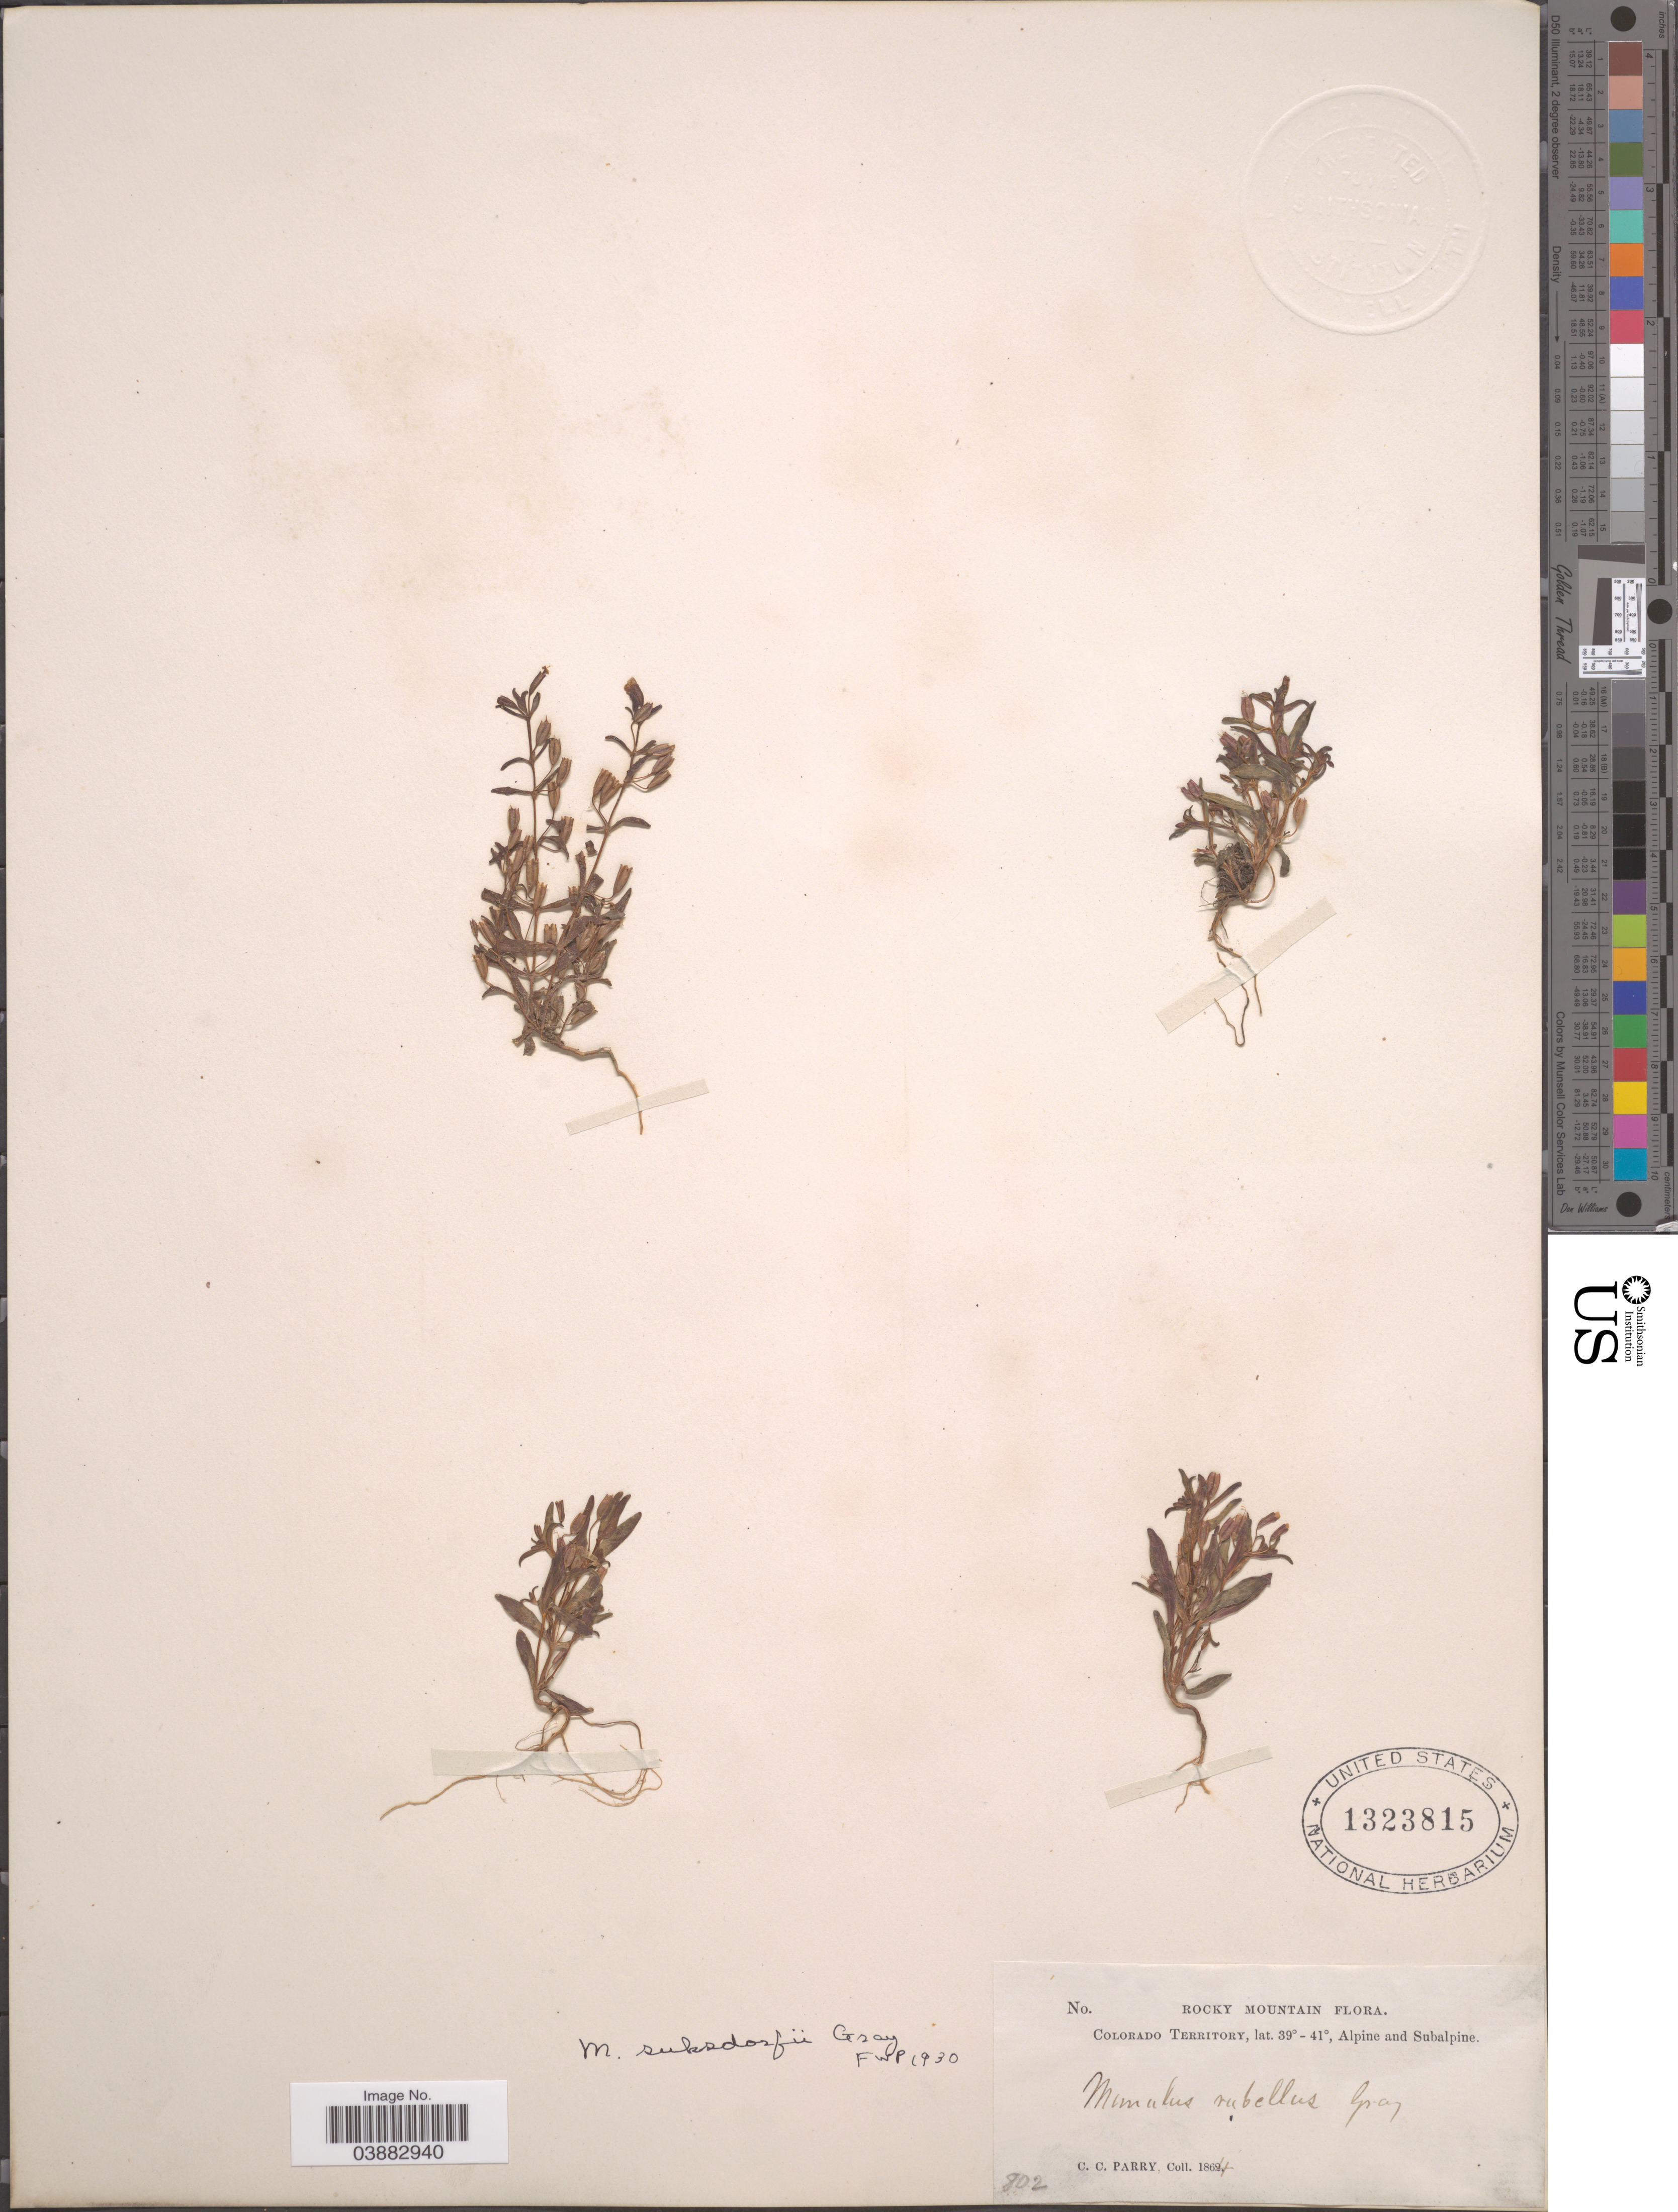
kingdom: Plantae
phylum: Tracheophyta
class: Magnoliopsida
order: Lamiales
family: Phrymaceae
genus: Mimulus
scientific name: Mimulus suksdorfii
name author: A. Gray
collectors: C. C. Parry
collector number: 802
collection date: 1864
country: United States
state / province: Colorado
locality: Rocky Mountain. Colorado Territory, Alpine and Subalpine.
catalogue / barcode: US 1323815